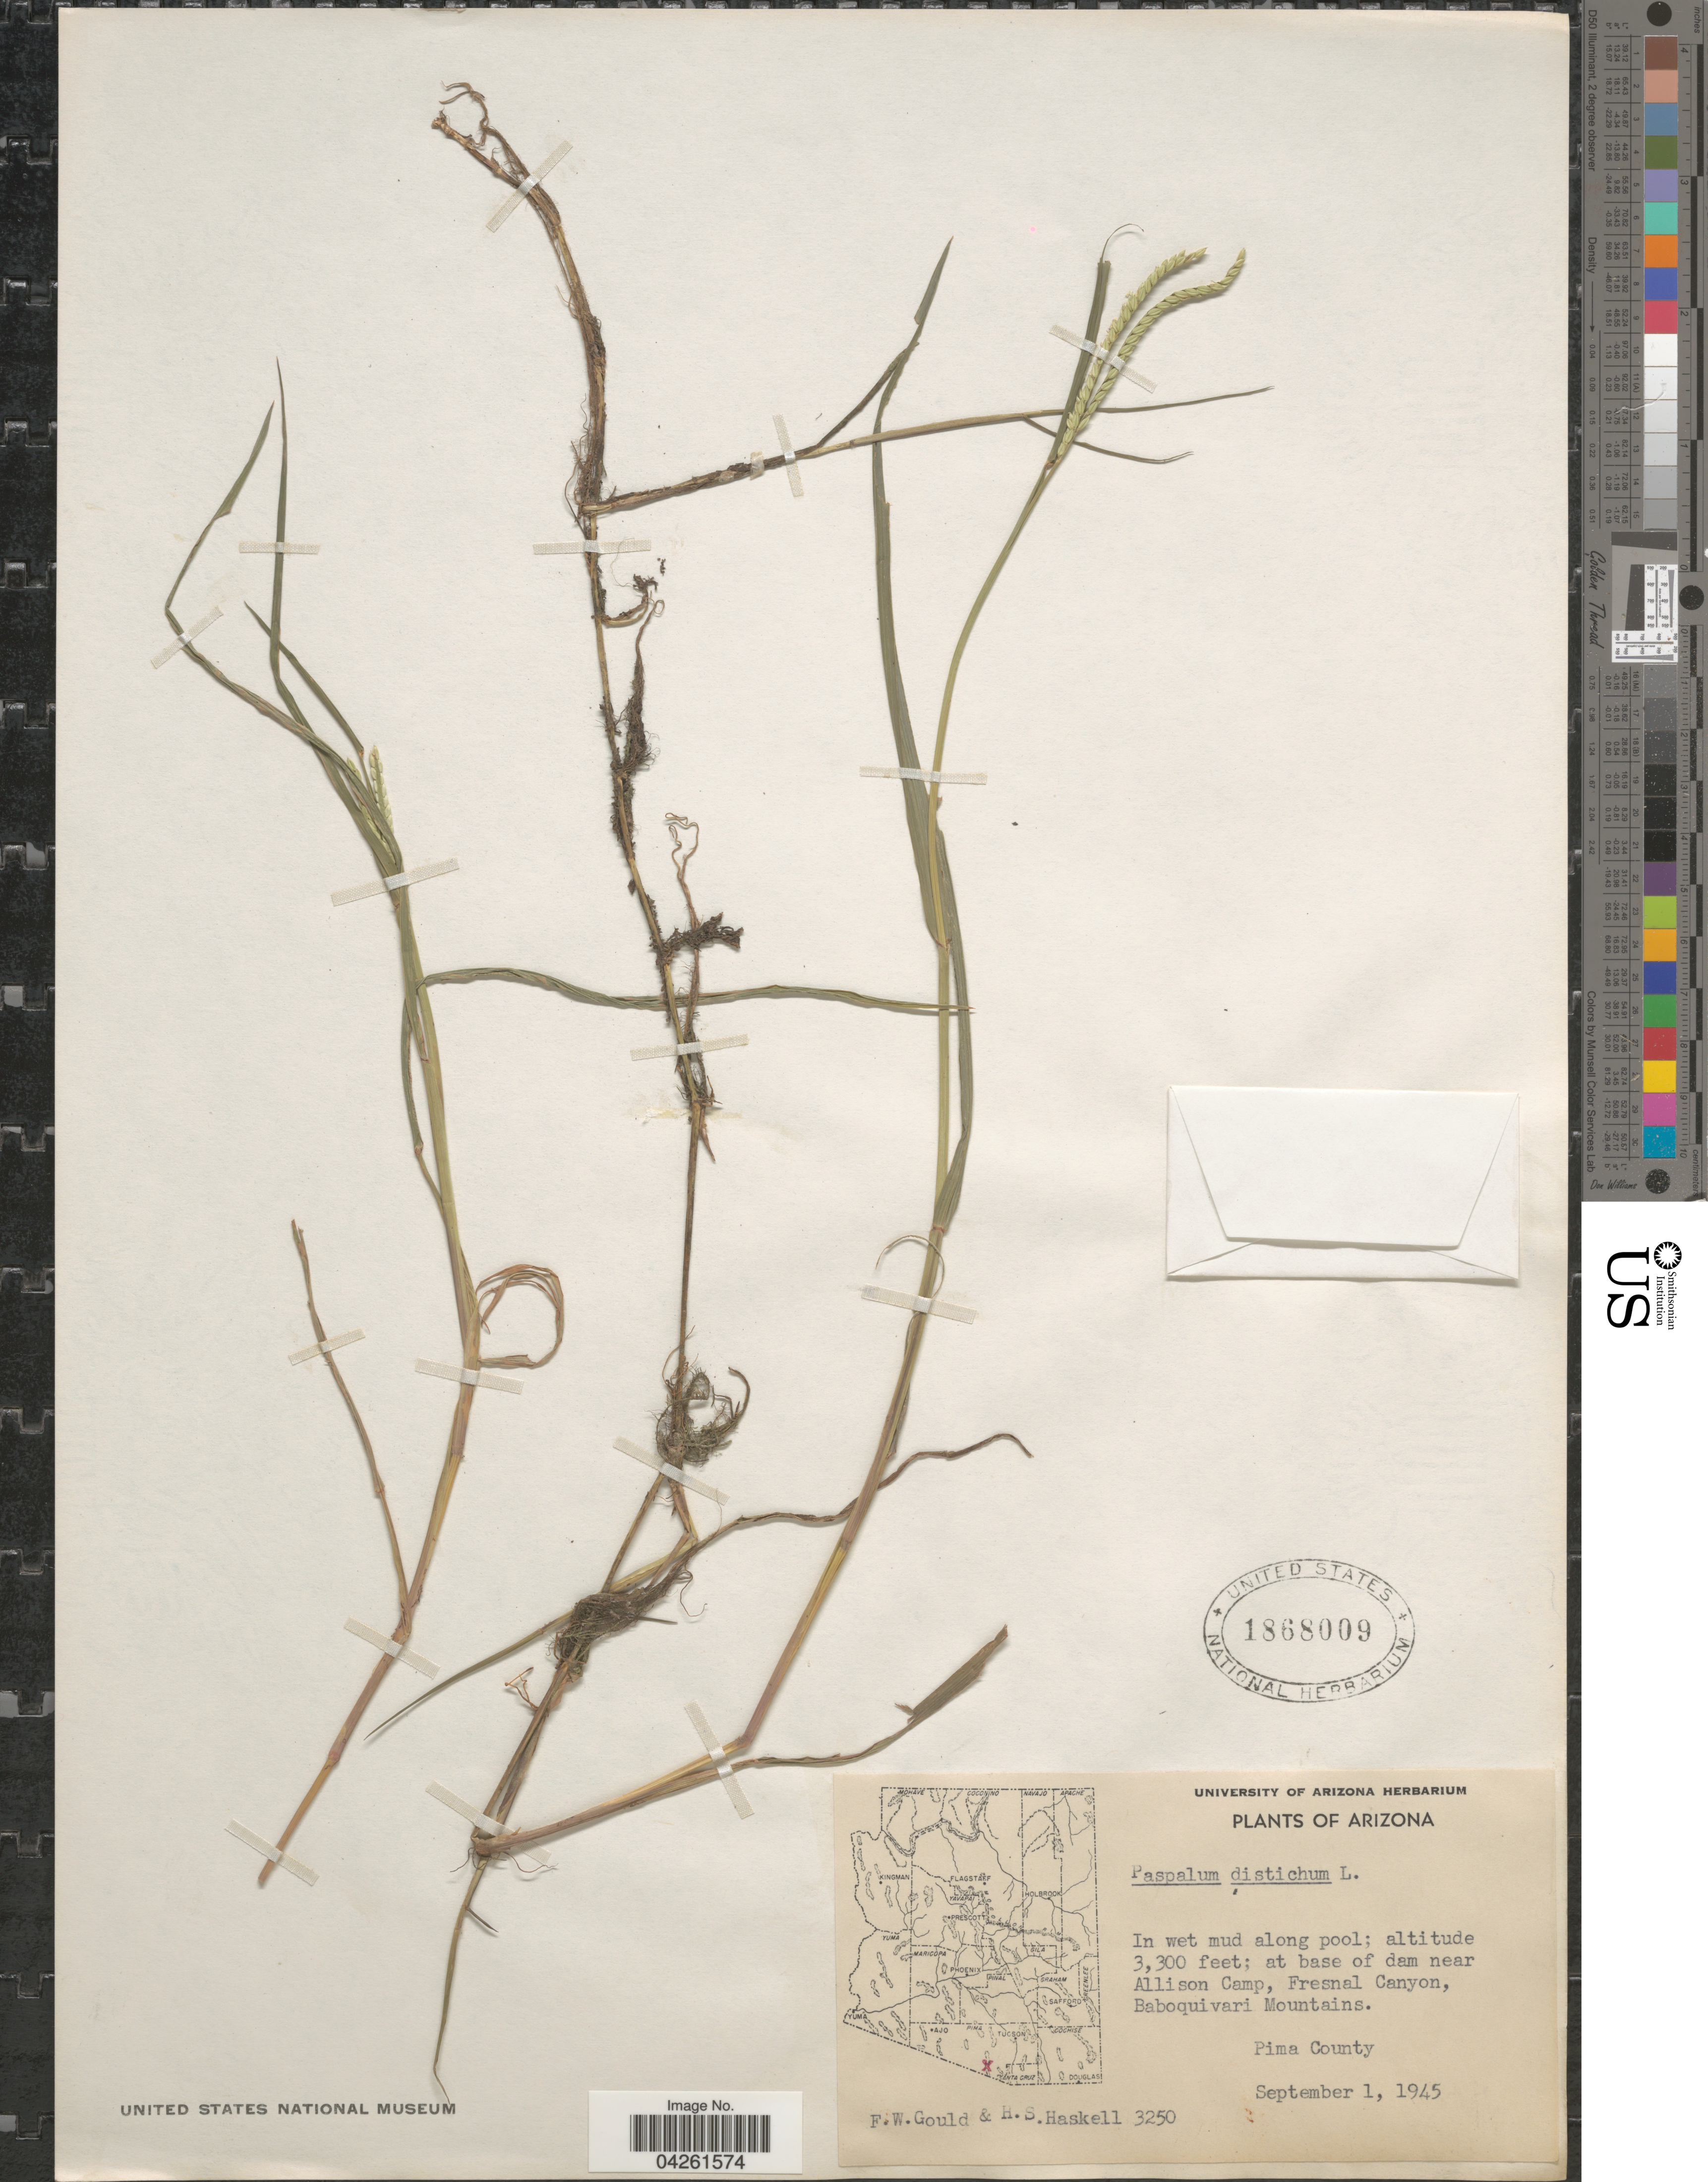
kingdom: Plantae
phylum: Tracheophyta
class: Liliopsida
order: Poales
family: Poaceae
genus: Paspalum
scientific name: Paspalum distichum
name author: L.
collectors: F. W. Gould & H. Haskell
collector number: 3250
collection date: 1945-09-01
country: United States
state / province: Arizona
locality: At base of dam near Allison Camp, Fresnal Canyon, Baboquivari Mountains. Pima County.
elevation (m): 1006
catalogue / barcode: US 1868009